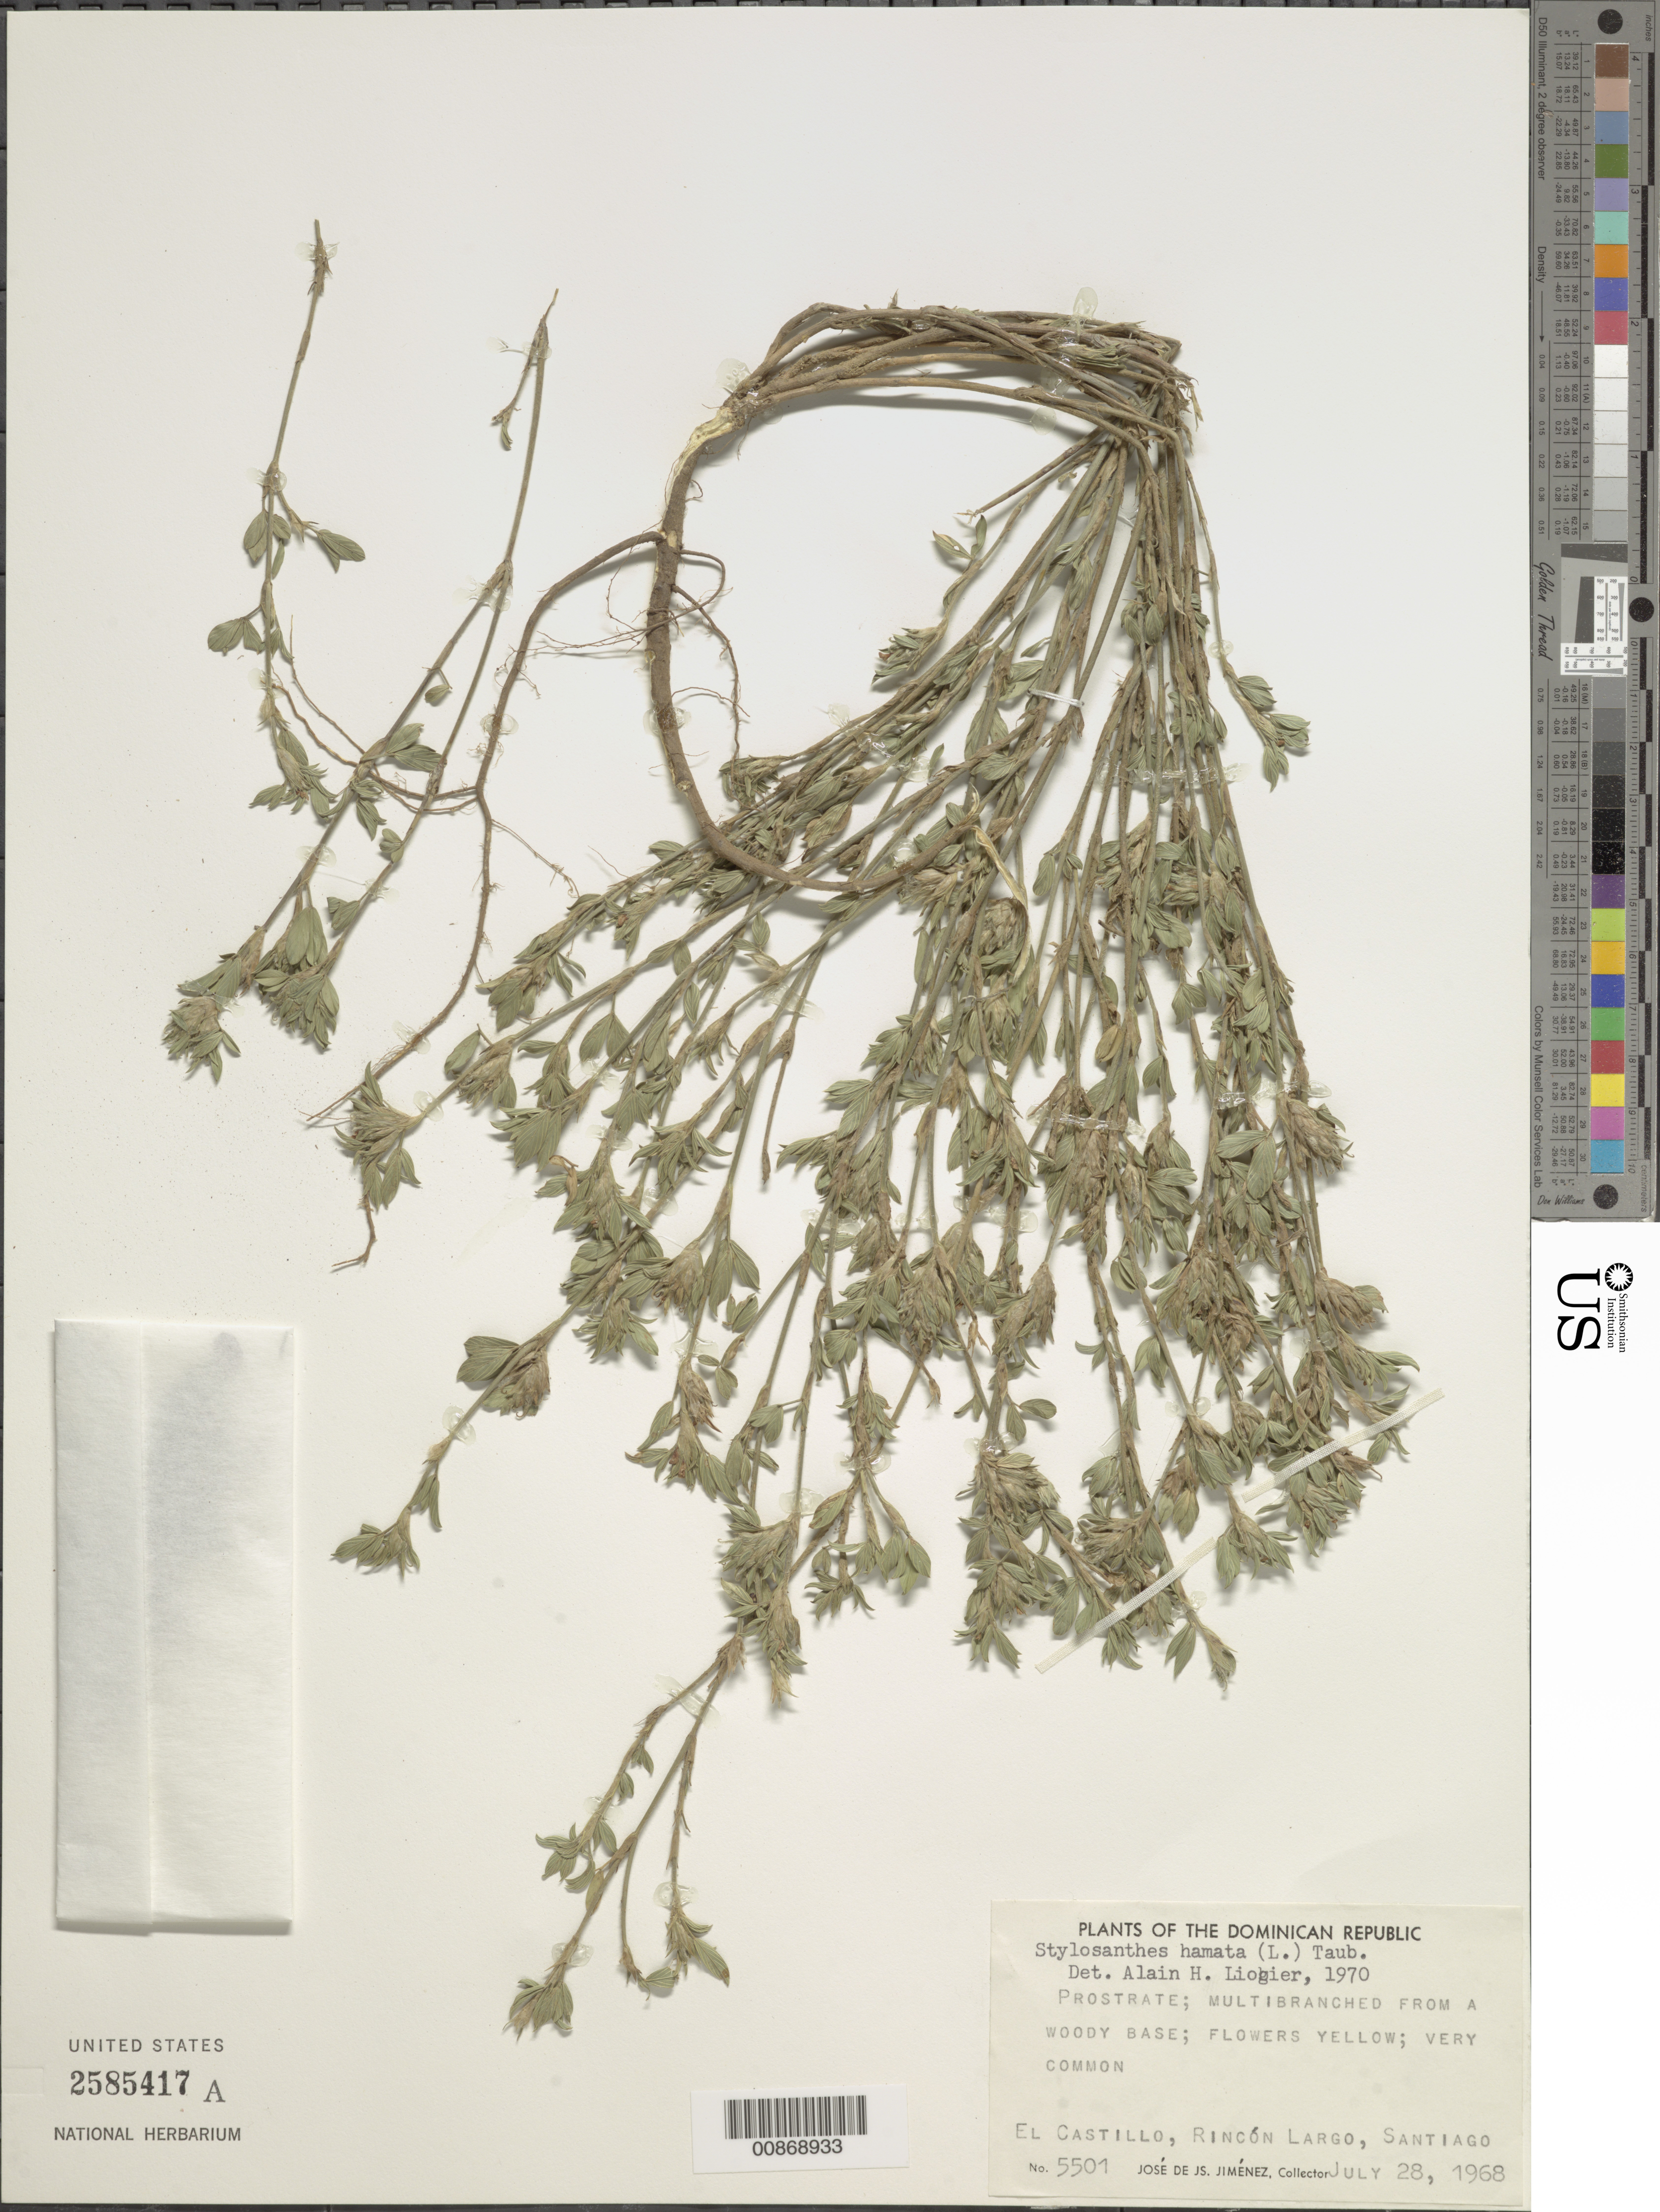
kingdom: Plantae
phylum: Tracheophyta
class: Magnoliopsida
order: Fabales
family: Fabaceae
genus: Stylosanthes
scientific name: Stylosanthes hamata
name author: (L.) Taub.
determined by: Liogier, Alain H.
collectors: J. J. Jiménez Almonte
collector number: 5501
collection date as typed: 28 Jul 1968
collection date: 1968-07-28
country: Dominican Republic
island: Hispaniola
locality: El Castillo, Rincón Largo, Santiago.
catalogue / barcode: US 2585417A